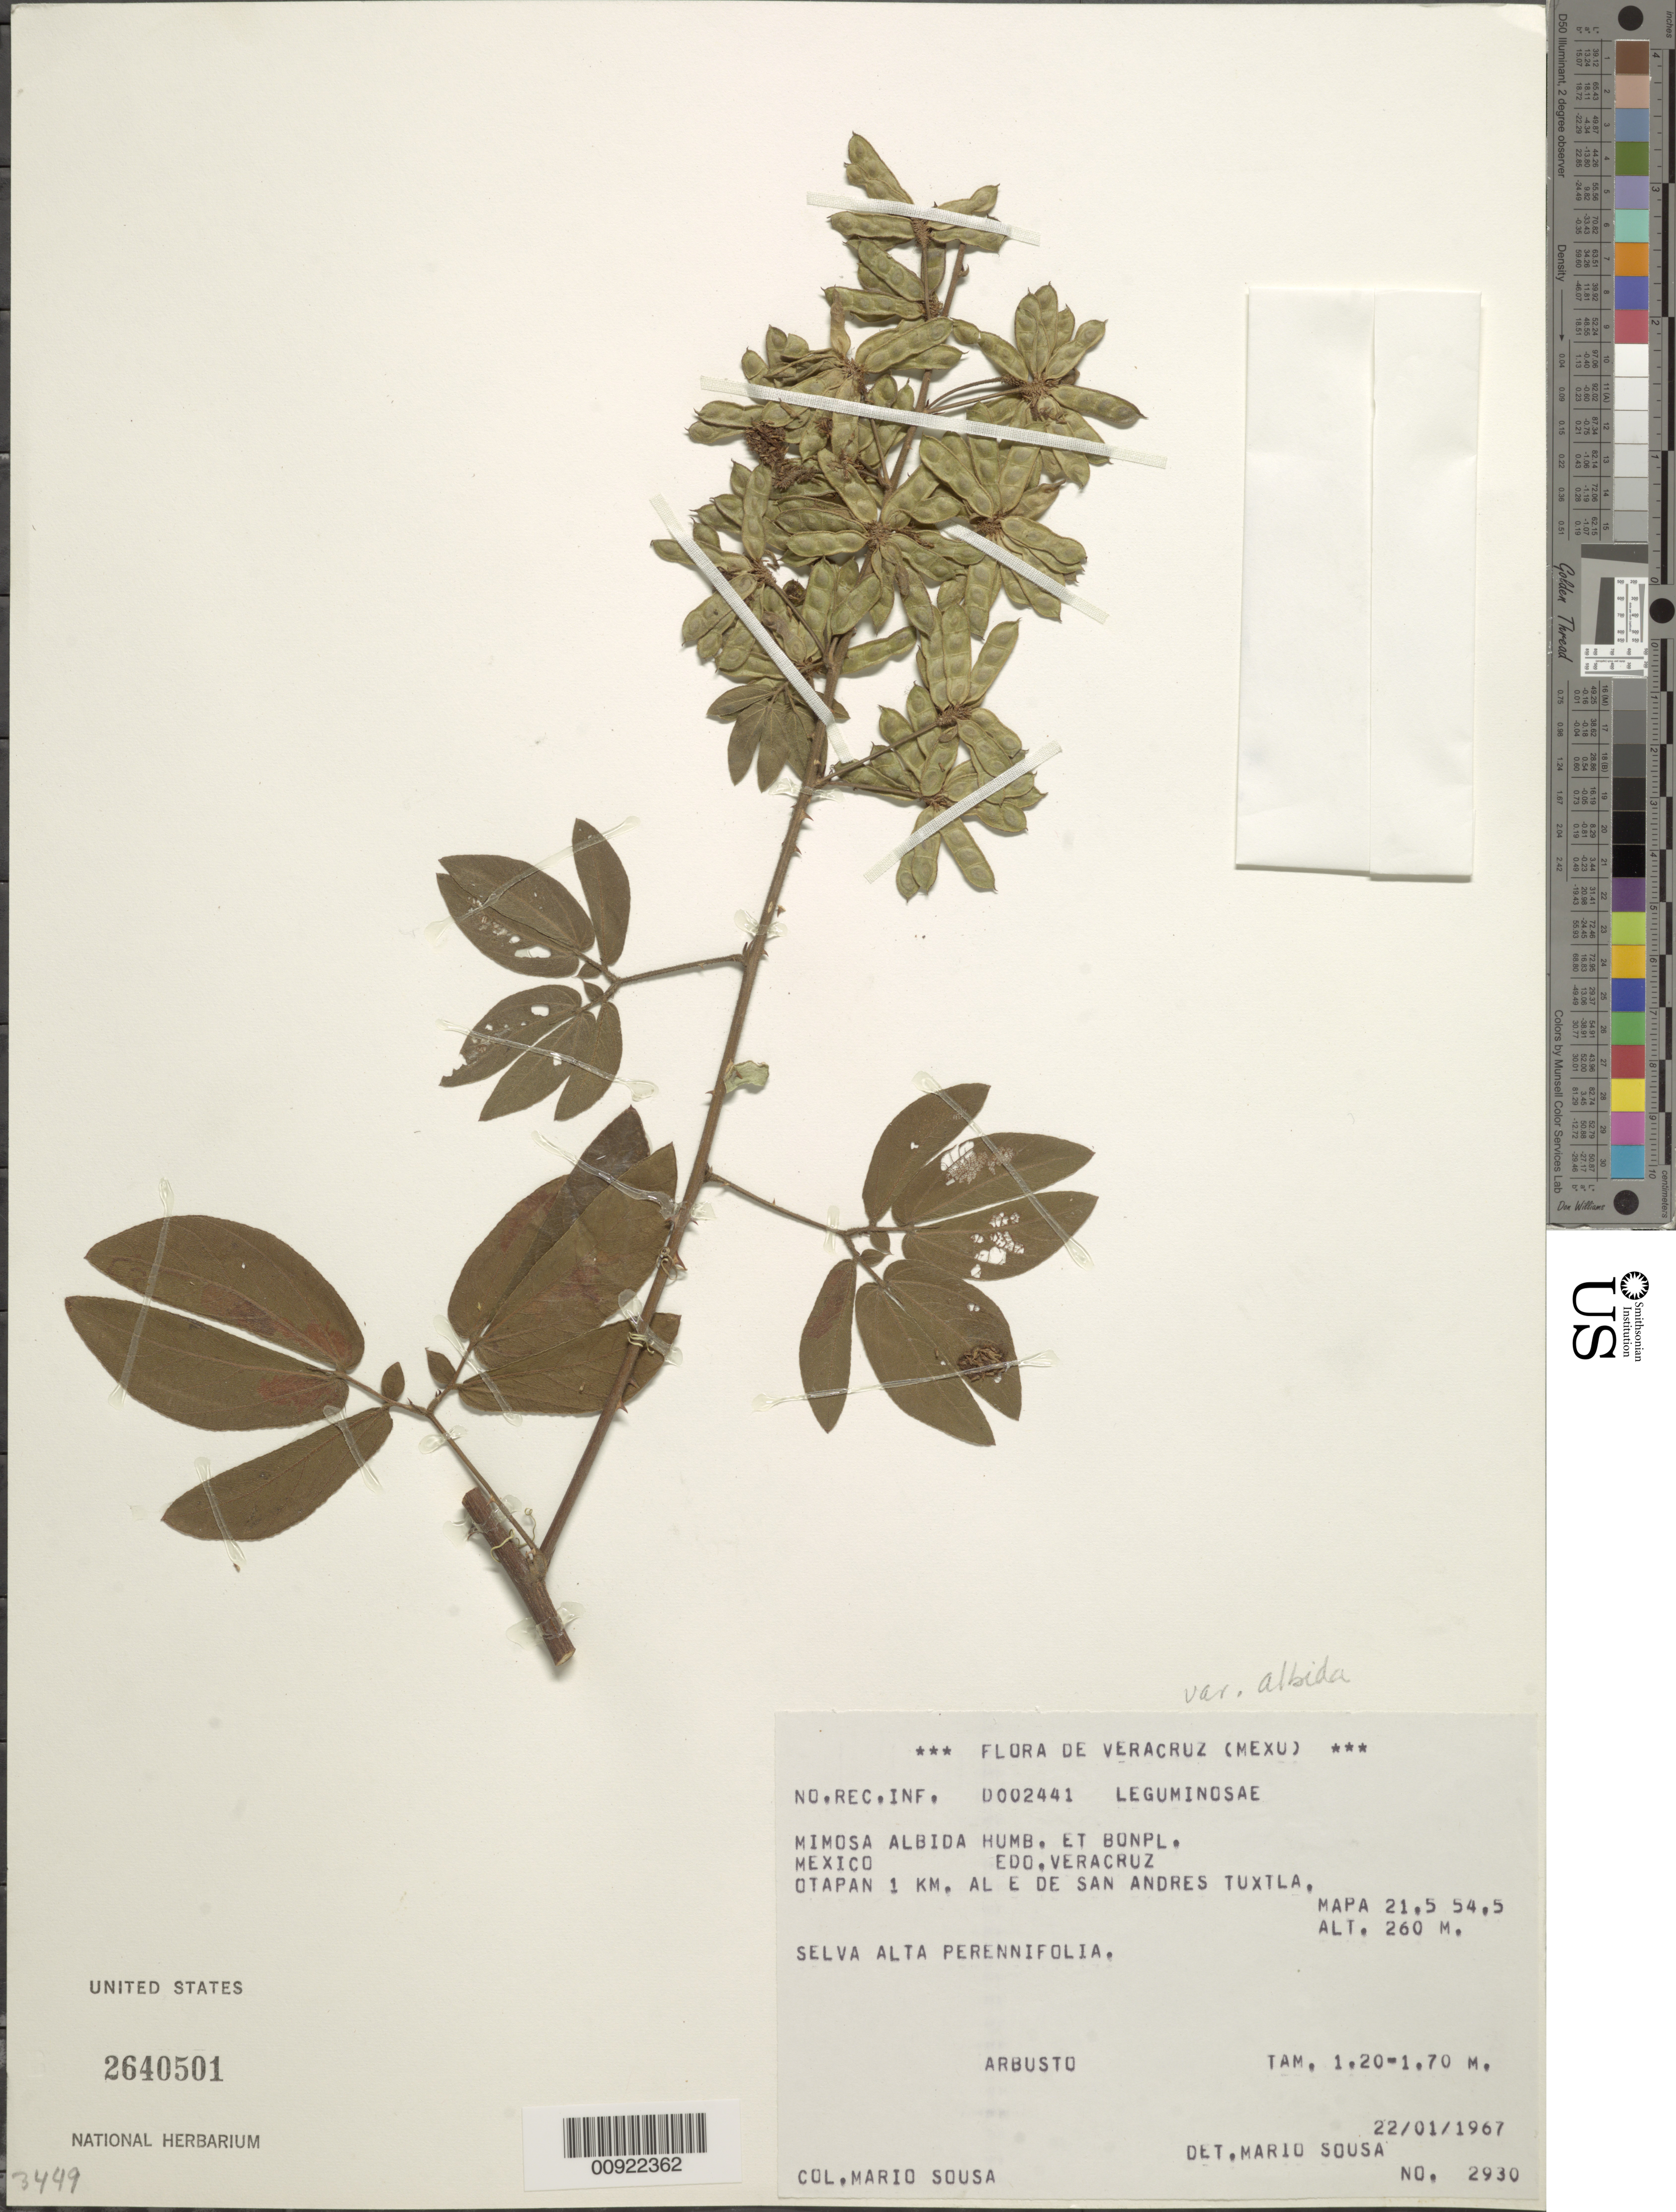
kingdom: Plantae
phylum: Tracheophyta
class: Magnoliopsida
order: Fabales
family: Fabaceae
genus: Mimosa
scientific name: Mimosa albida var. albida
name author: Humb. & Bonpl. ex Willd.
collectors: M. Sousa S.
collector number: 2930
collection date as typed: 22 Jan 1967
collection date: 1967-01-22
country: Mexico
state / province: Veracruz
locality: Edo. Veracruz: Otapan 1 km. al E de San Andrés Tuxtla. Mapa 21.5/54.5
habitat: Selva alta perennifolia.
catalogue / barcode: US 2640501